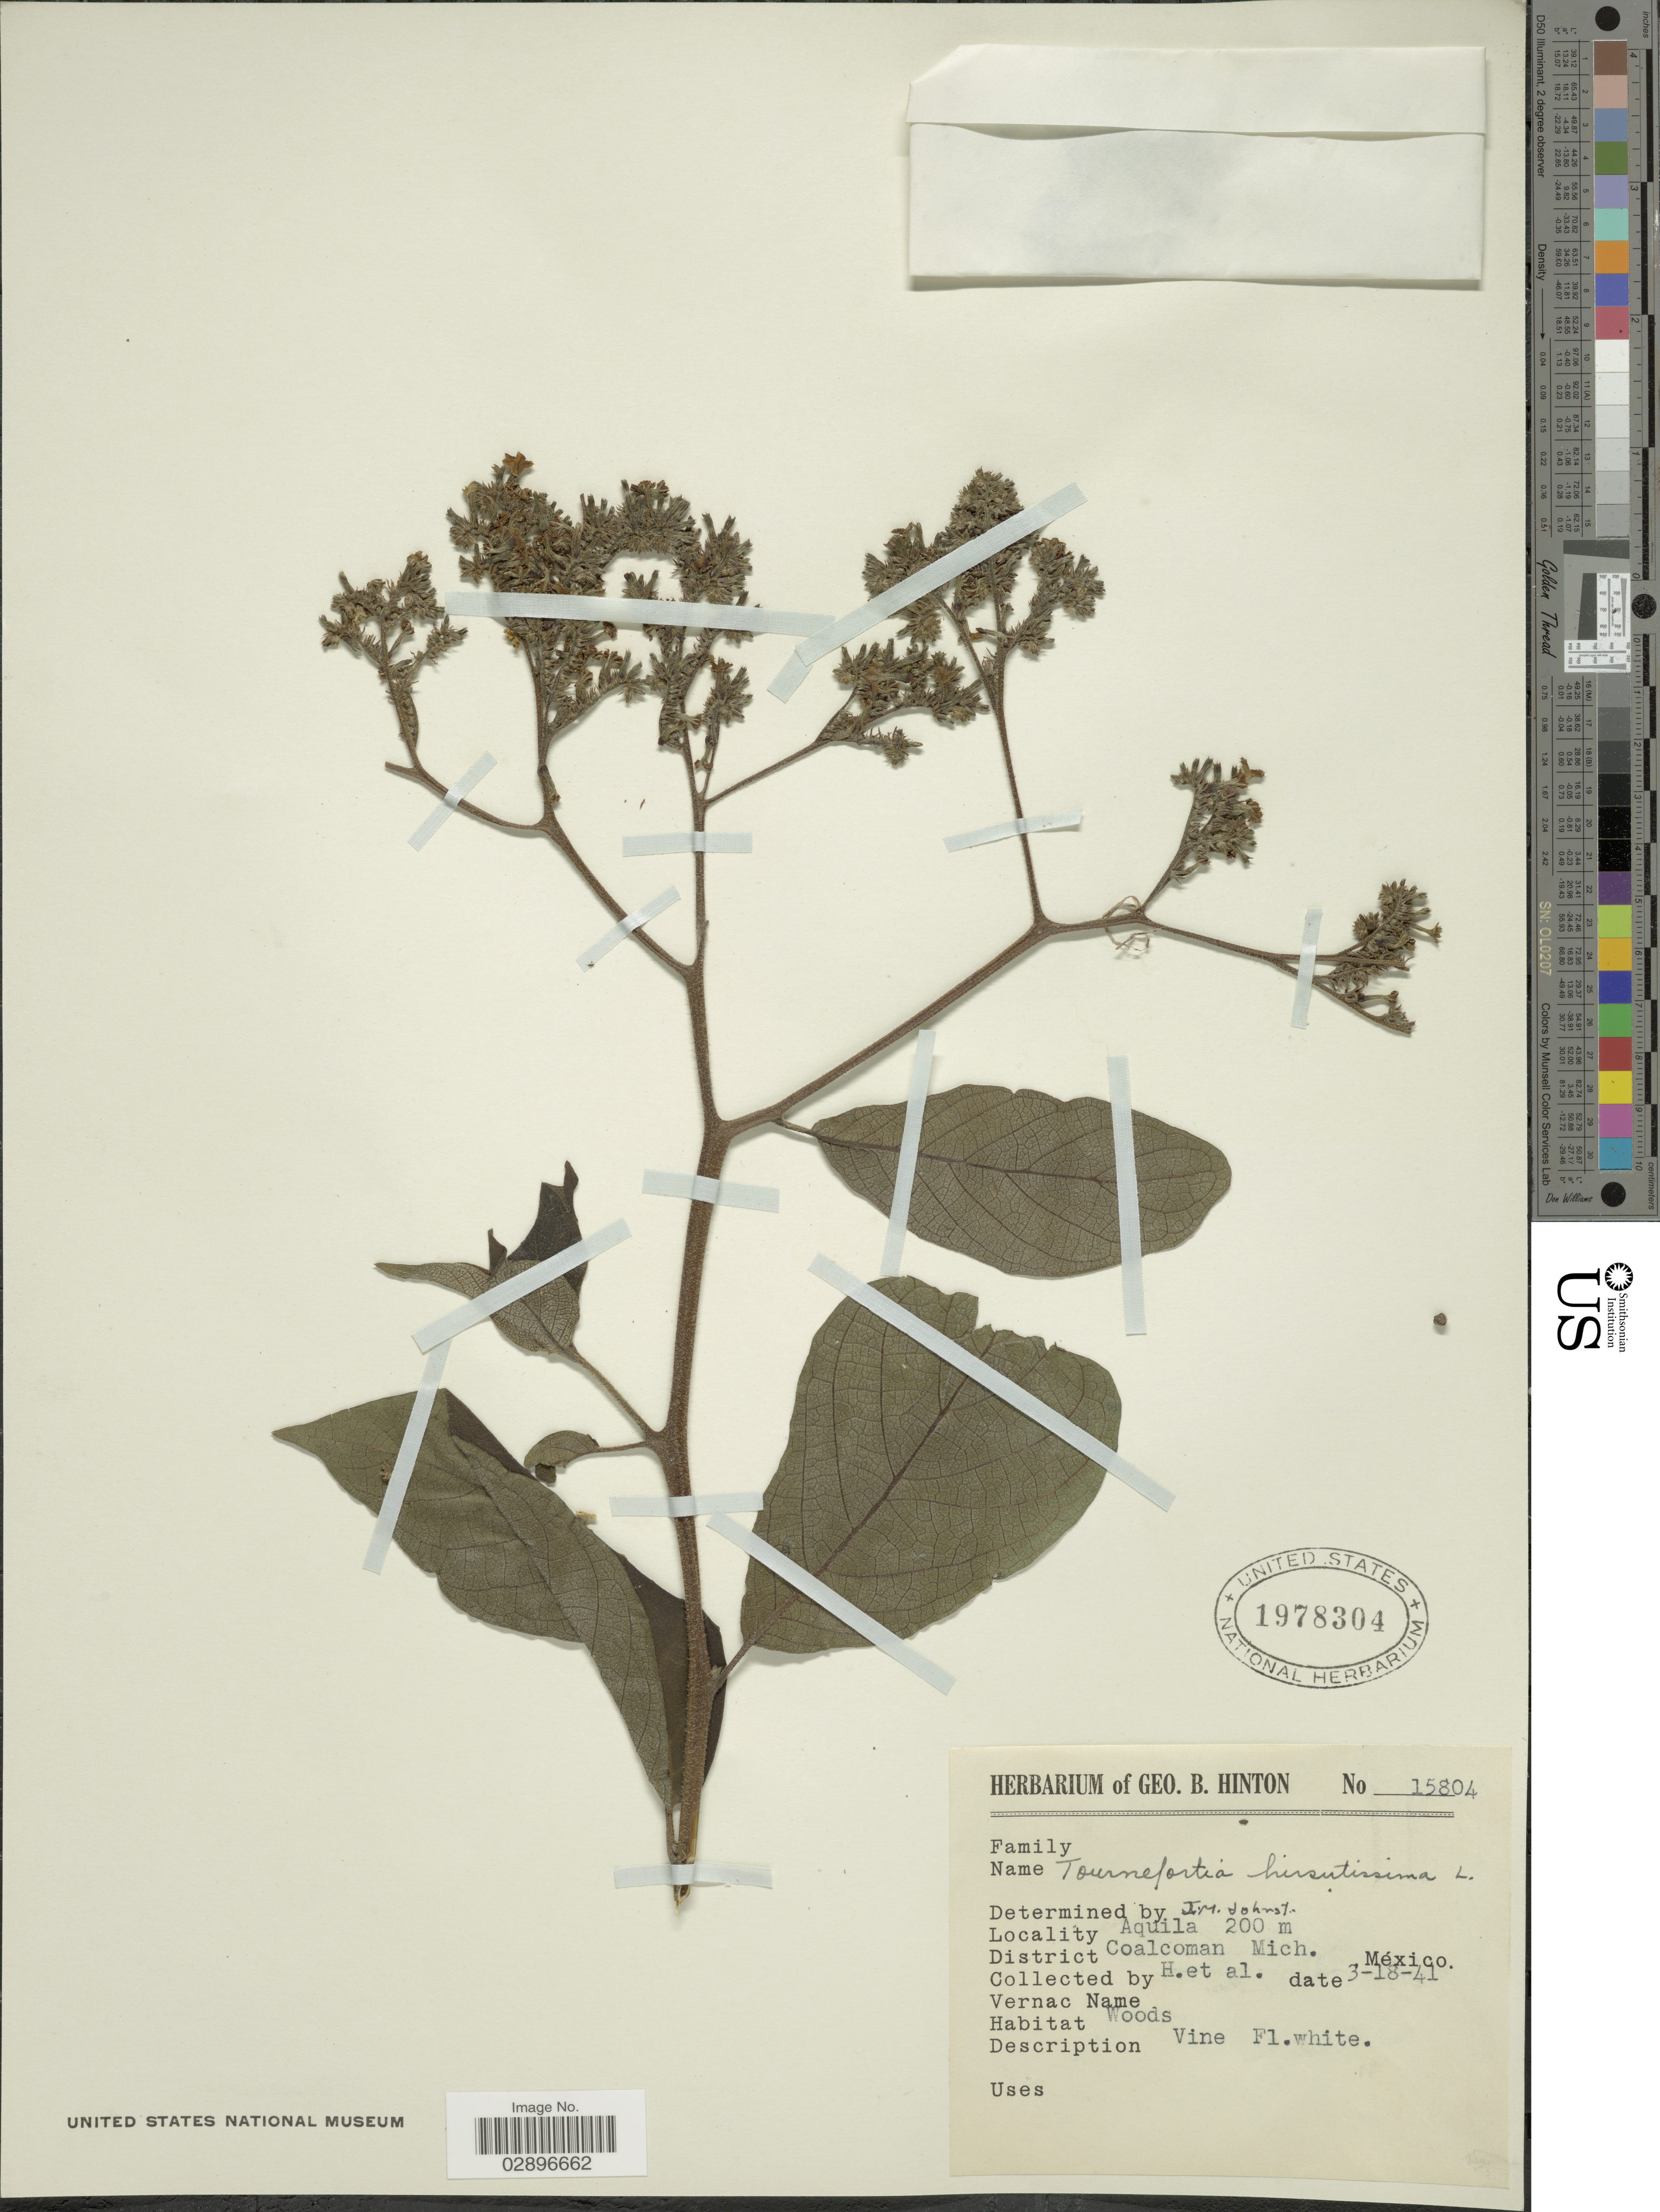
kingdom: Plantae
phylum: Tracheophyta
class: Magnoliopsida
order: Boraginales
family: Heliotropiaceae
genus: Tournefortia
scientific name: Tournefortia hirsutissima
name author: L.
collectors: G. B. Hinton & et al.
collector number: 15804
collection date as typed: Transcribed d/m/y: 18/3/41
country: Mexico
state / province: Michoacán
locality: Aquila. District Coalcoman.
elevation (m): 200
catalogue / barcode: US 1978304